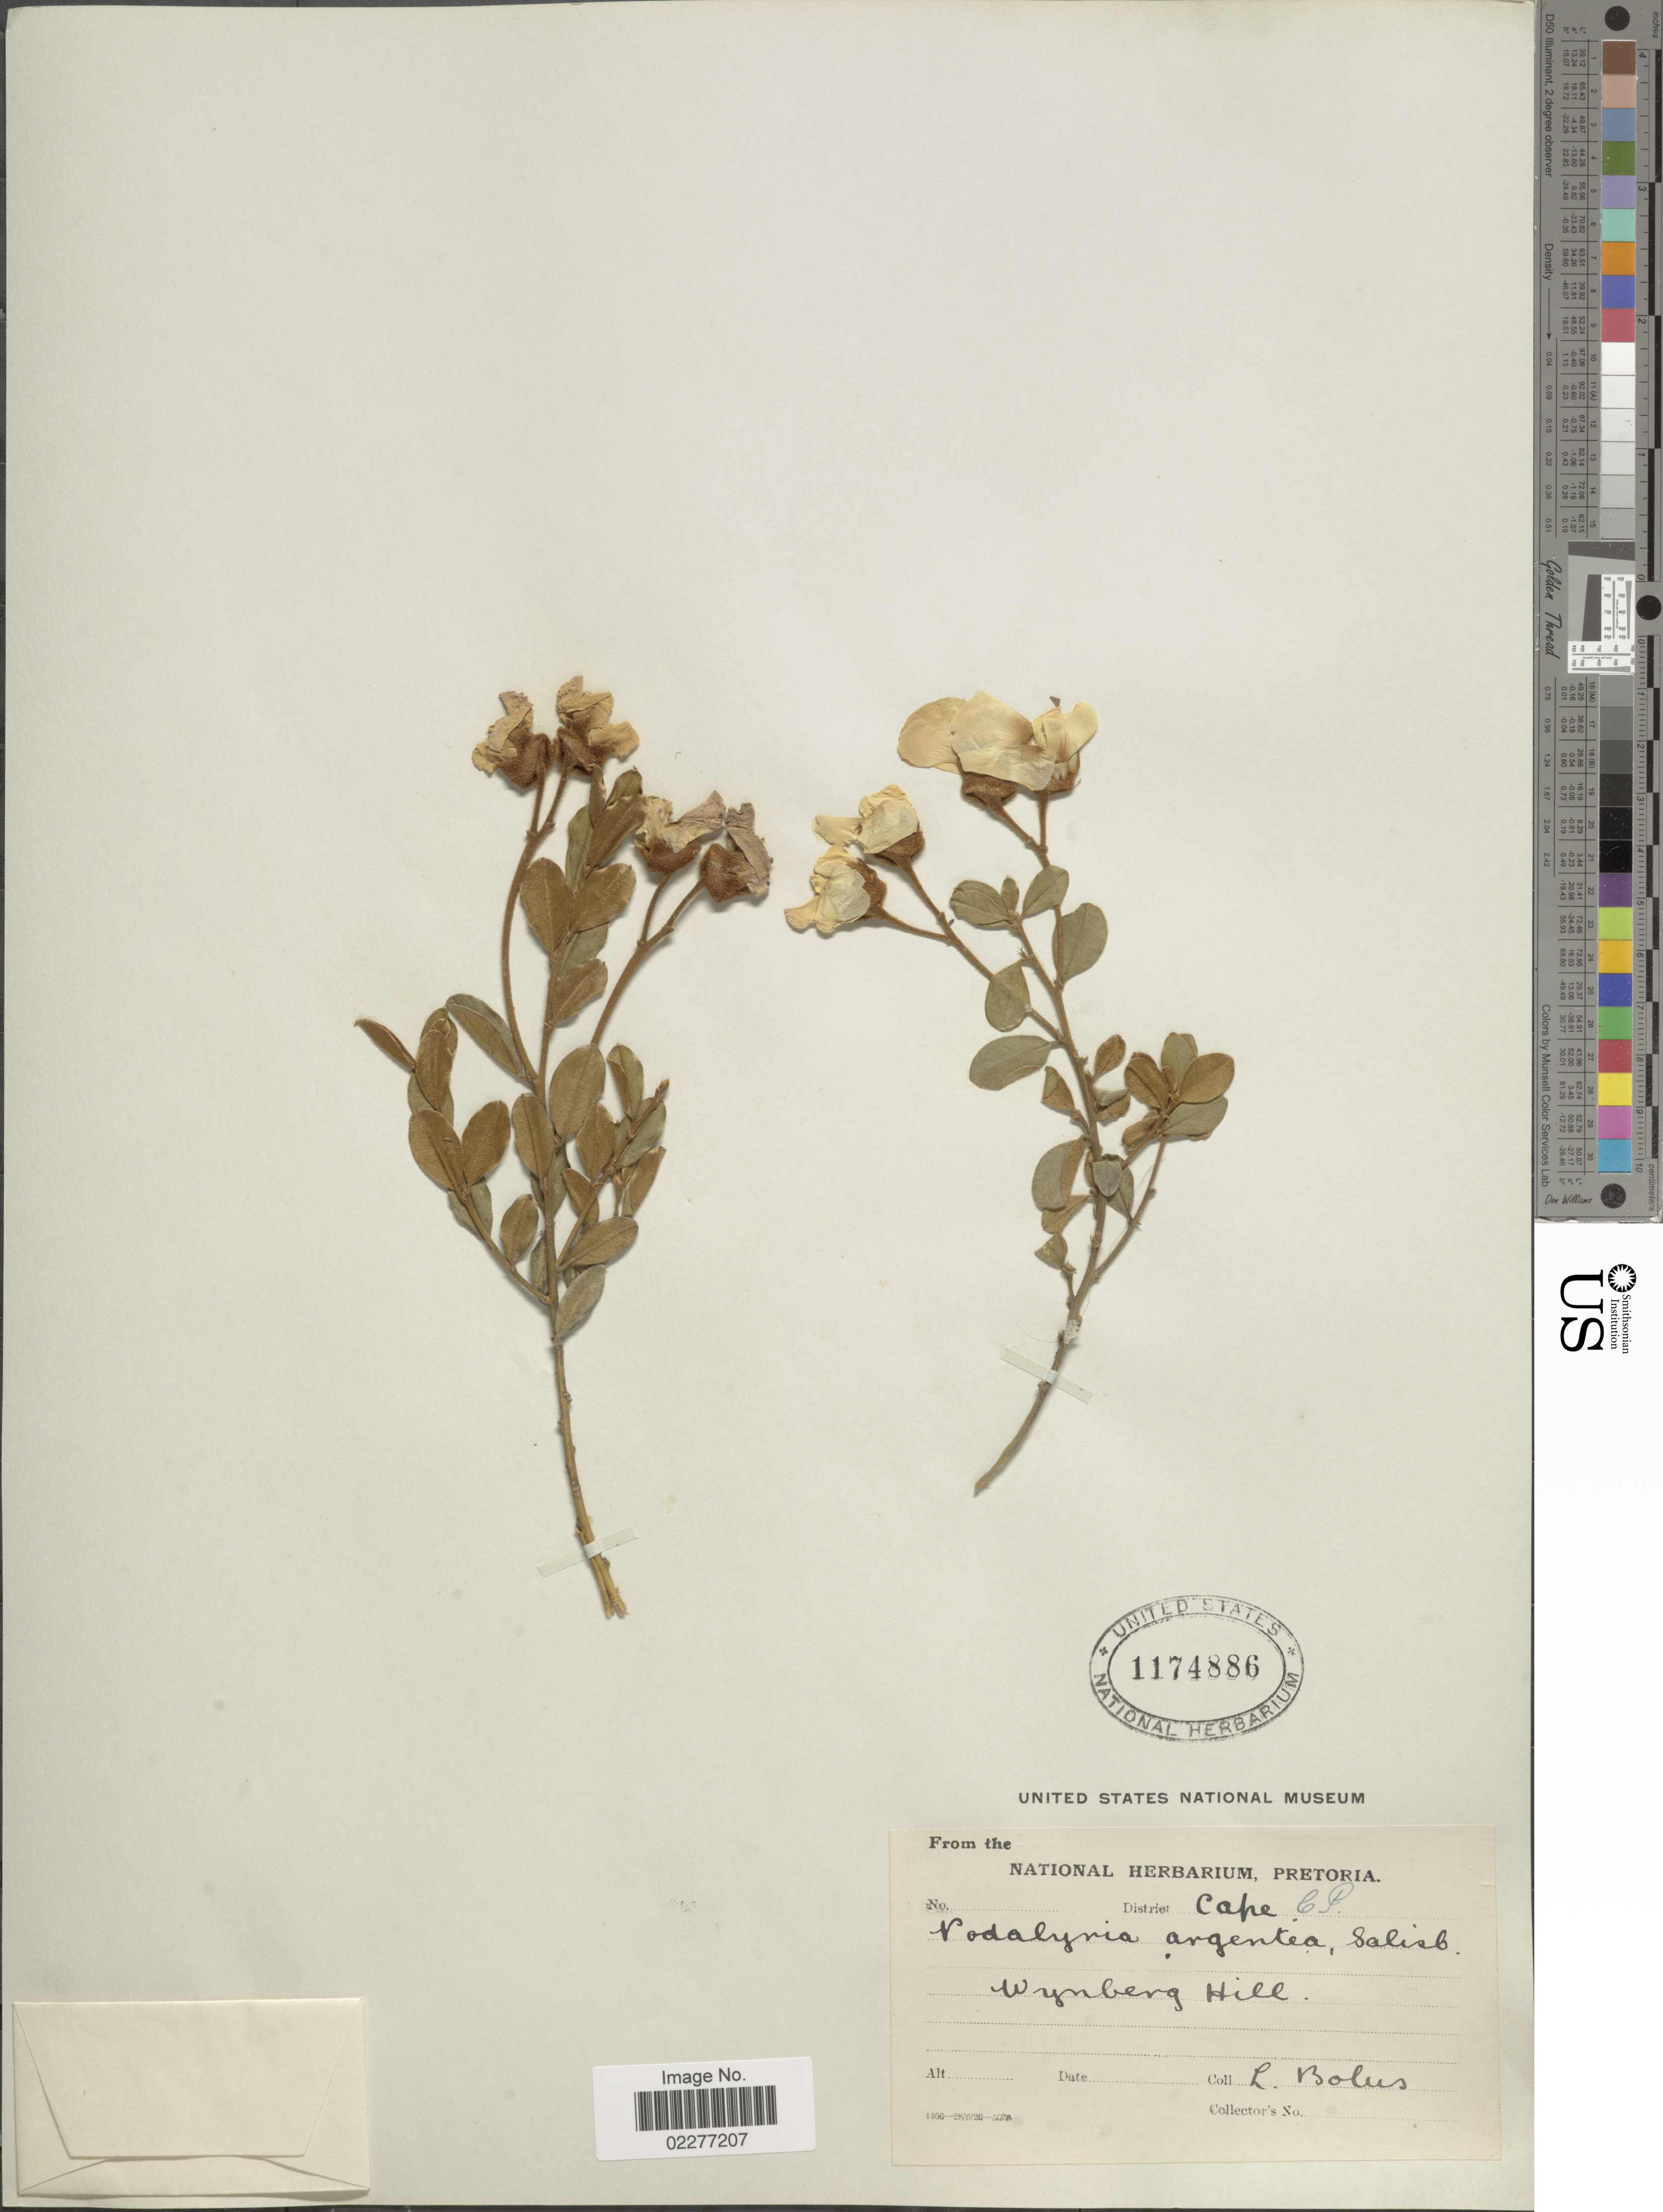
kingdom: Plantae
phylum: Tracheophyta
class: Magnoliopsida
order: Fabales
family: Fabaceae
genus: Podalyria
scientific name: Podalyria argentea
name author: Salisb.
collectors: L. Bolus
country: South Africa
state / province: Western Cape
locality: District Cape, Wynberg Hill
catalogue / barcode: US 1174886